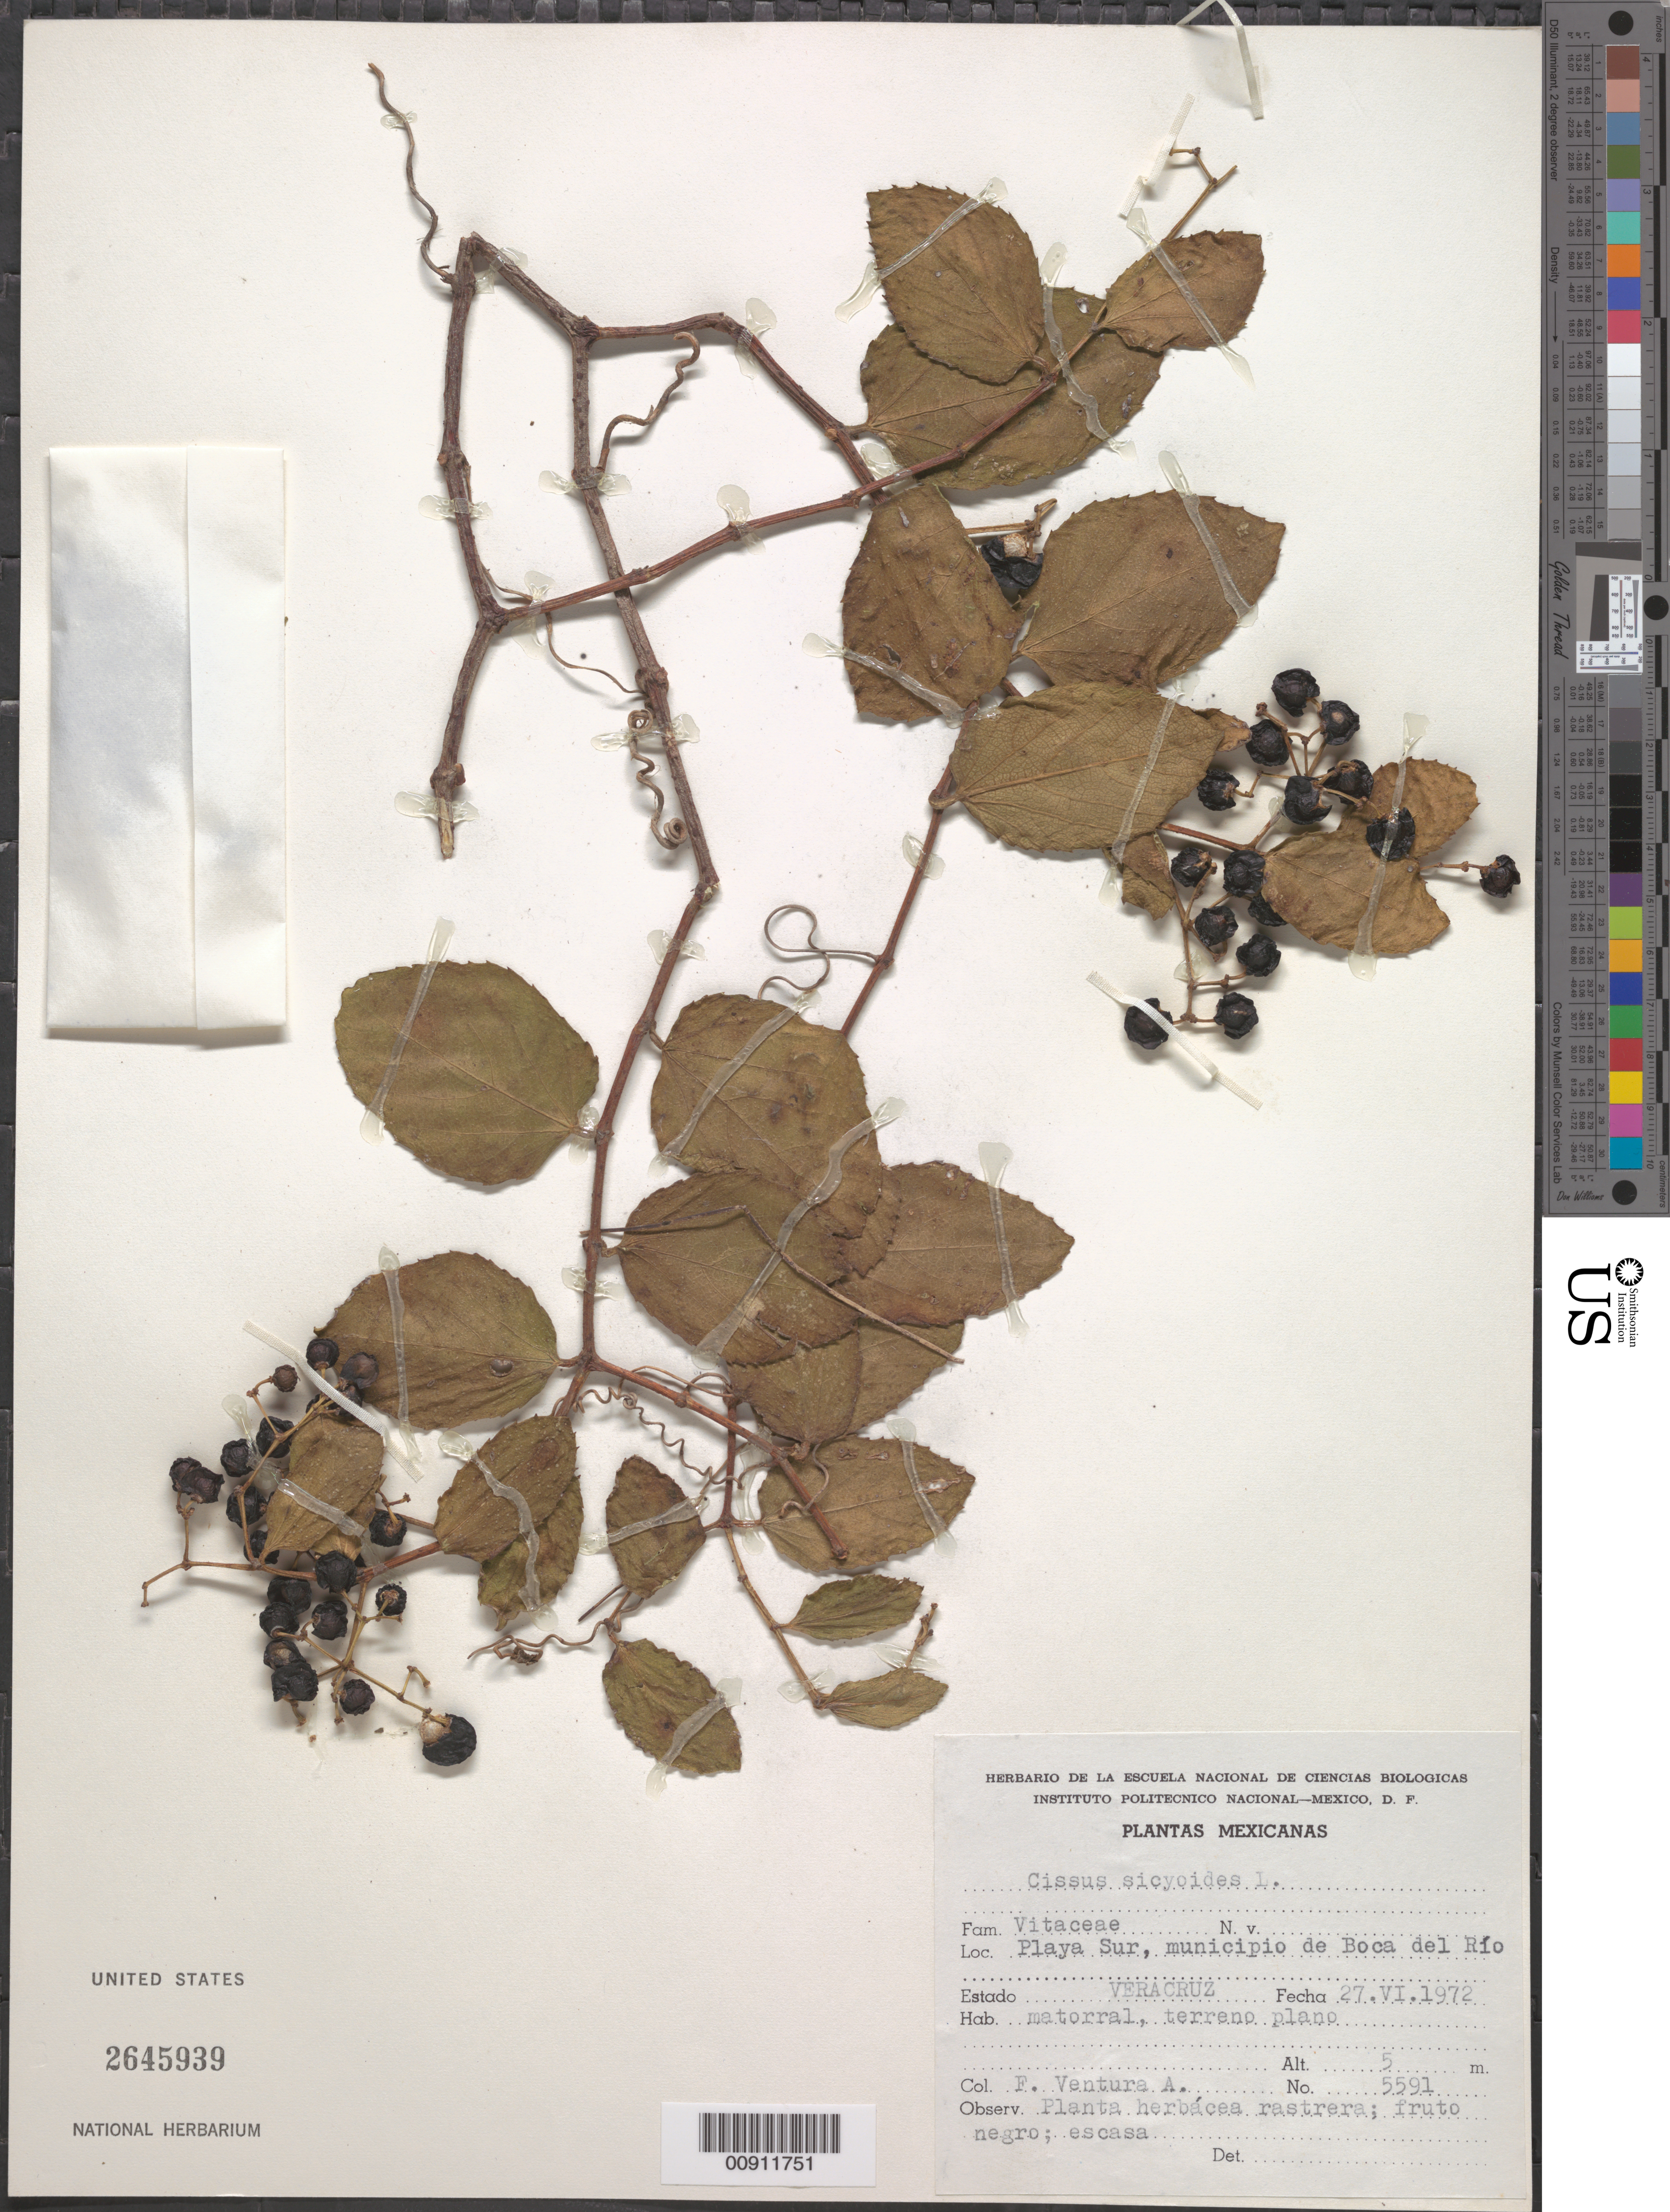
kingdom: Plantae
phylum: Tracheophyta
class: Magnoliopsida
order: Vitales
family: Vitaceae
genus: Cissus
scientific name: Cissus verticillata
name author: (L.) Nicolson & C.E. Jarvis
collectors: F. Ventura A.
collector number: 5591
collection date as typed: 27 Jun 1972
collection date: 1972-06-27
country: Mexico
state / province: Veracruz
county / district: Boca del Río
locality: Playa Sur, municipio de Boca del Río, Estado Veracruz.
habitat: Matorral, terreno plano.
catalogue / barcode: US 2645939